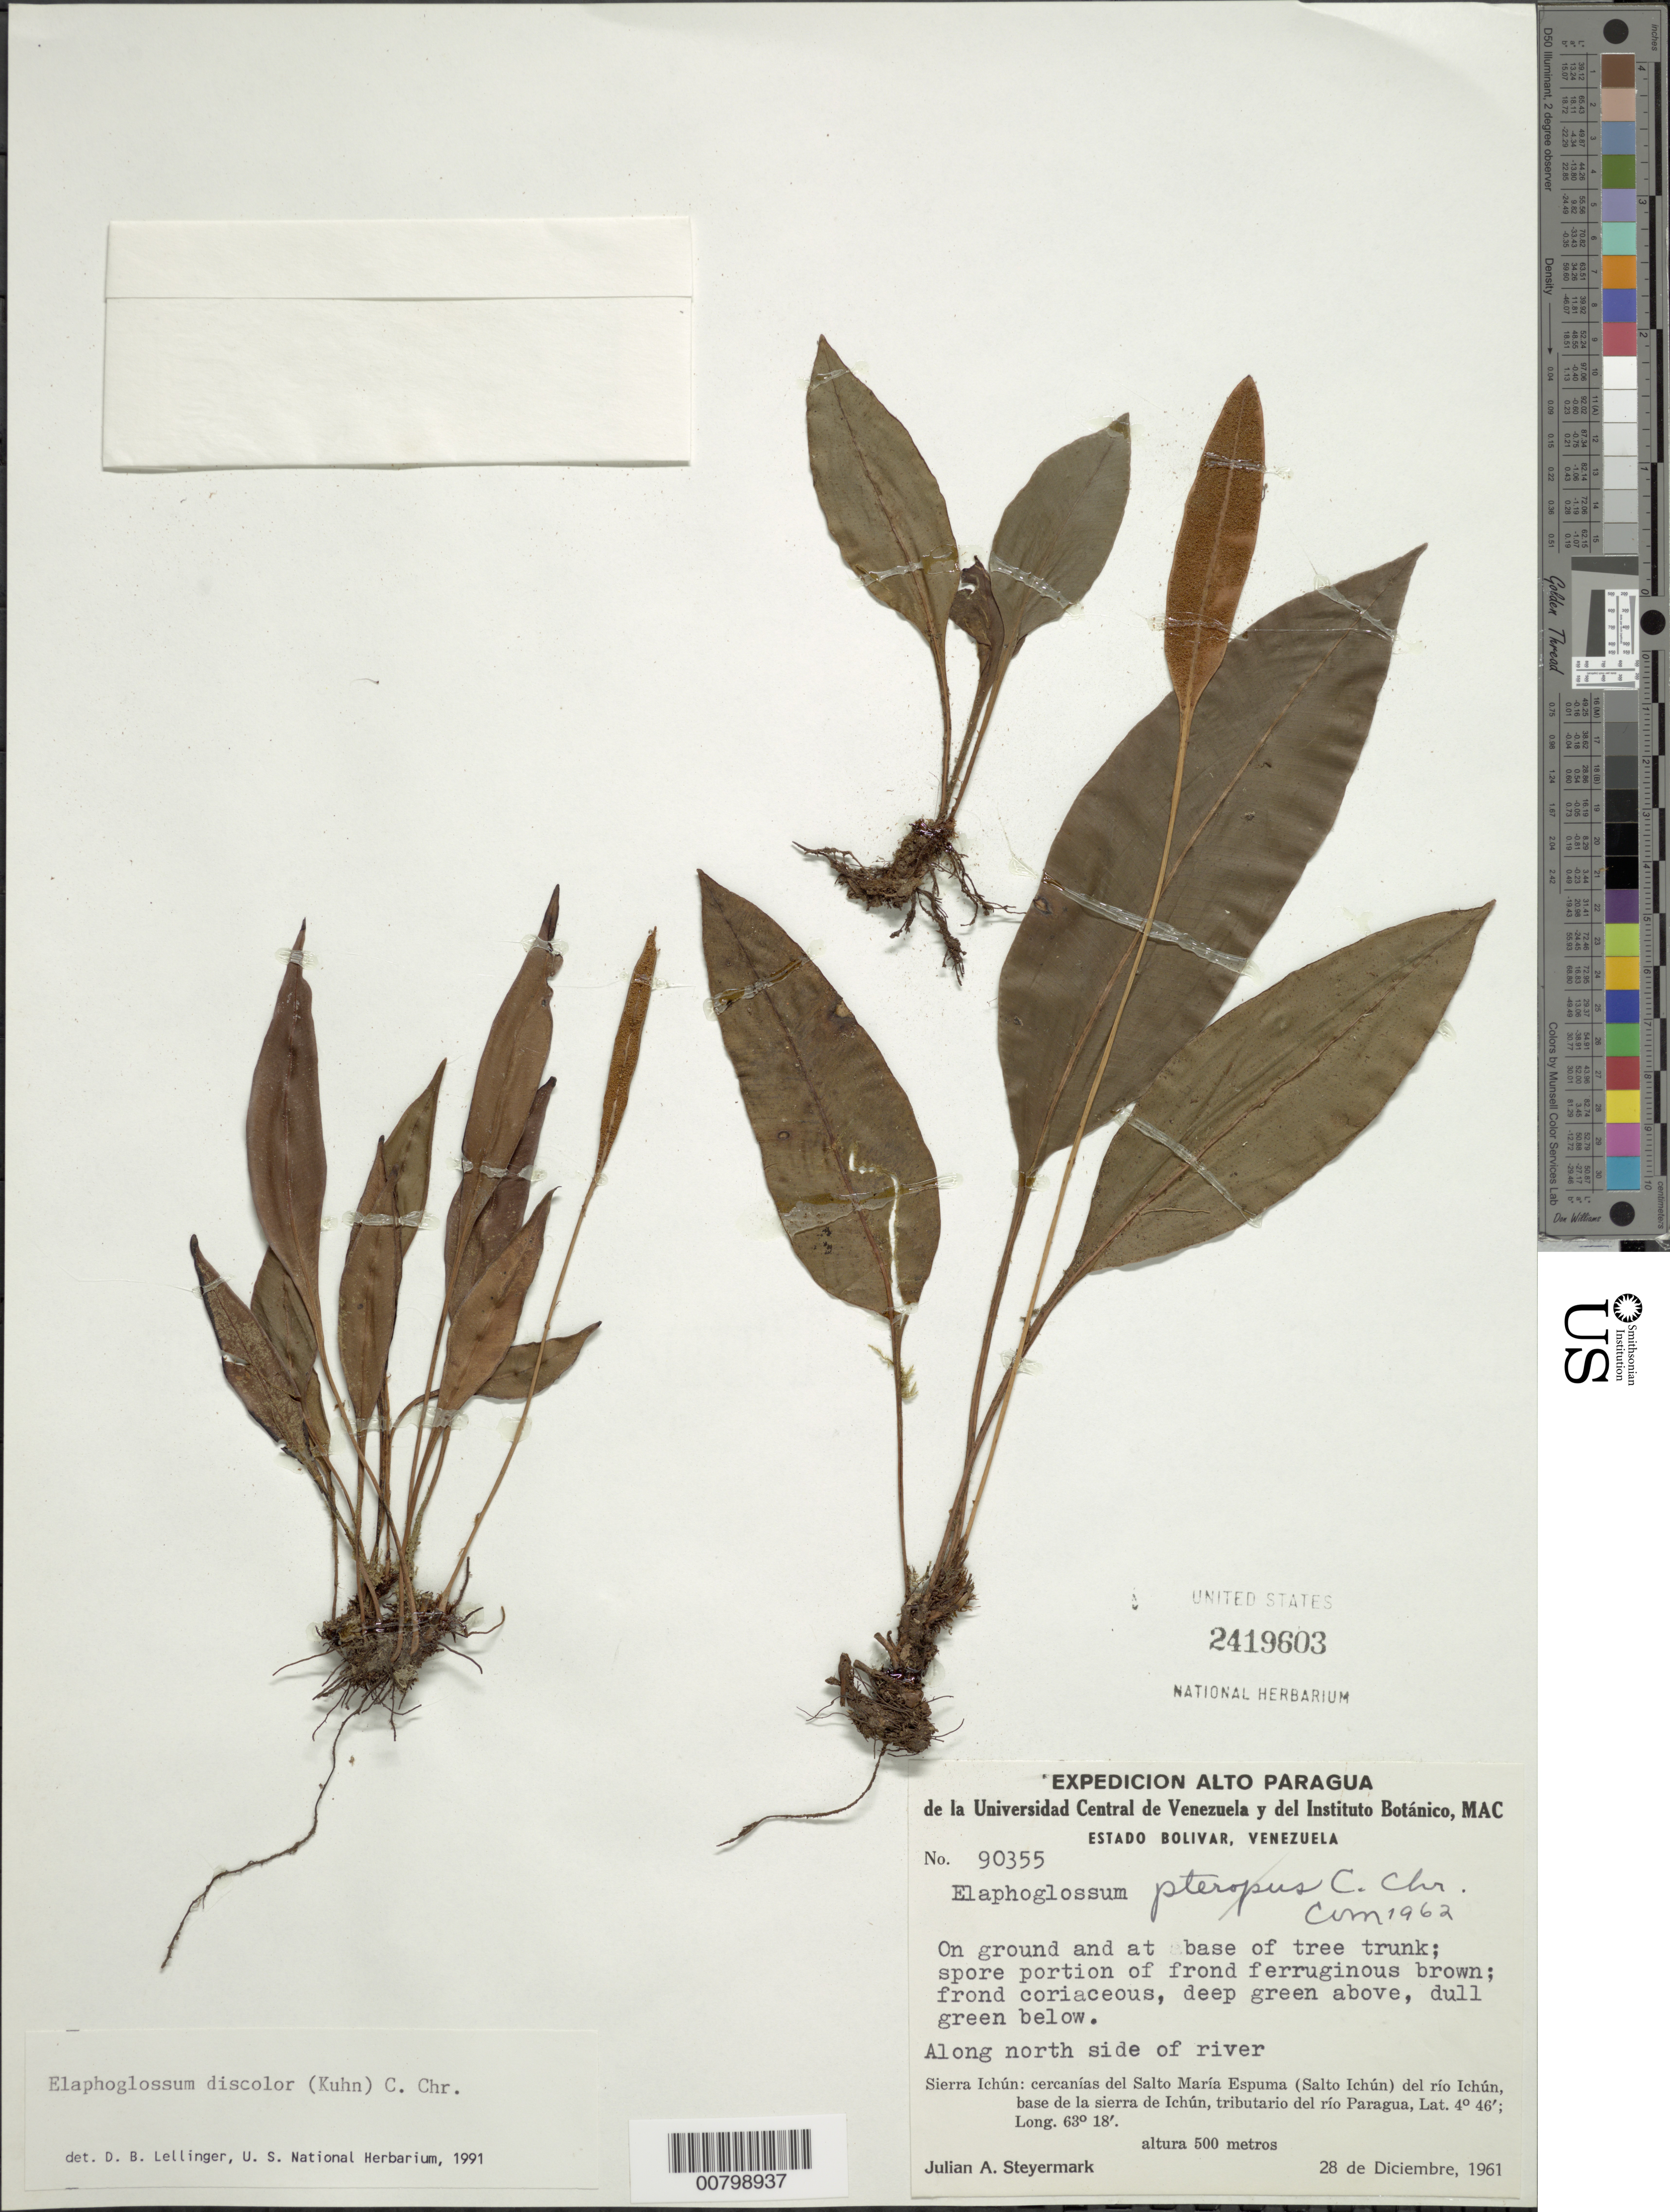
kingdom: Plantae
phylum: Tracheophyta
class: Polypodiopsida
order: Polypodiales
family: Dryopteridaceae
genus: Elaphoglossum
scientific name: Elaphoglossum discolor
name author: (Kuhn) C. Chr.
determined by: Lellinger, David B., (BOT), Smithsonian Institution - National Museum of Natural History (UNITED STATES)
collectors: J. Steyermark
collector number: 90355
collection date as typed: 28-Dec-61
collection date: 1961-12-28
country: Venezuela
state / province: Bolívar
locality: Sierra Ichún, Salto María Espuma (Salto Ichún) del Río Ichún (tributary of río Paragua), base de la sierra de Ichún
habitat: Along river, on ground and at base of tree trunks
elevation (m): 500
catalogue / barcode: US 2419603